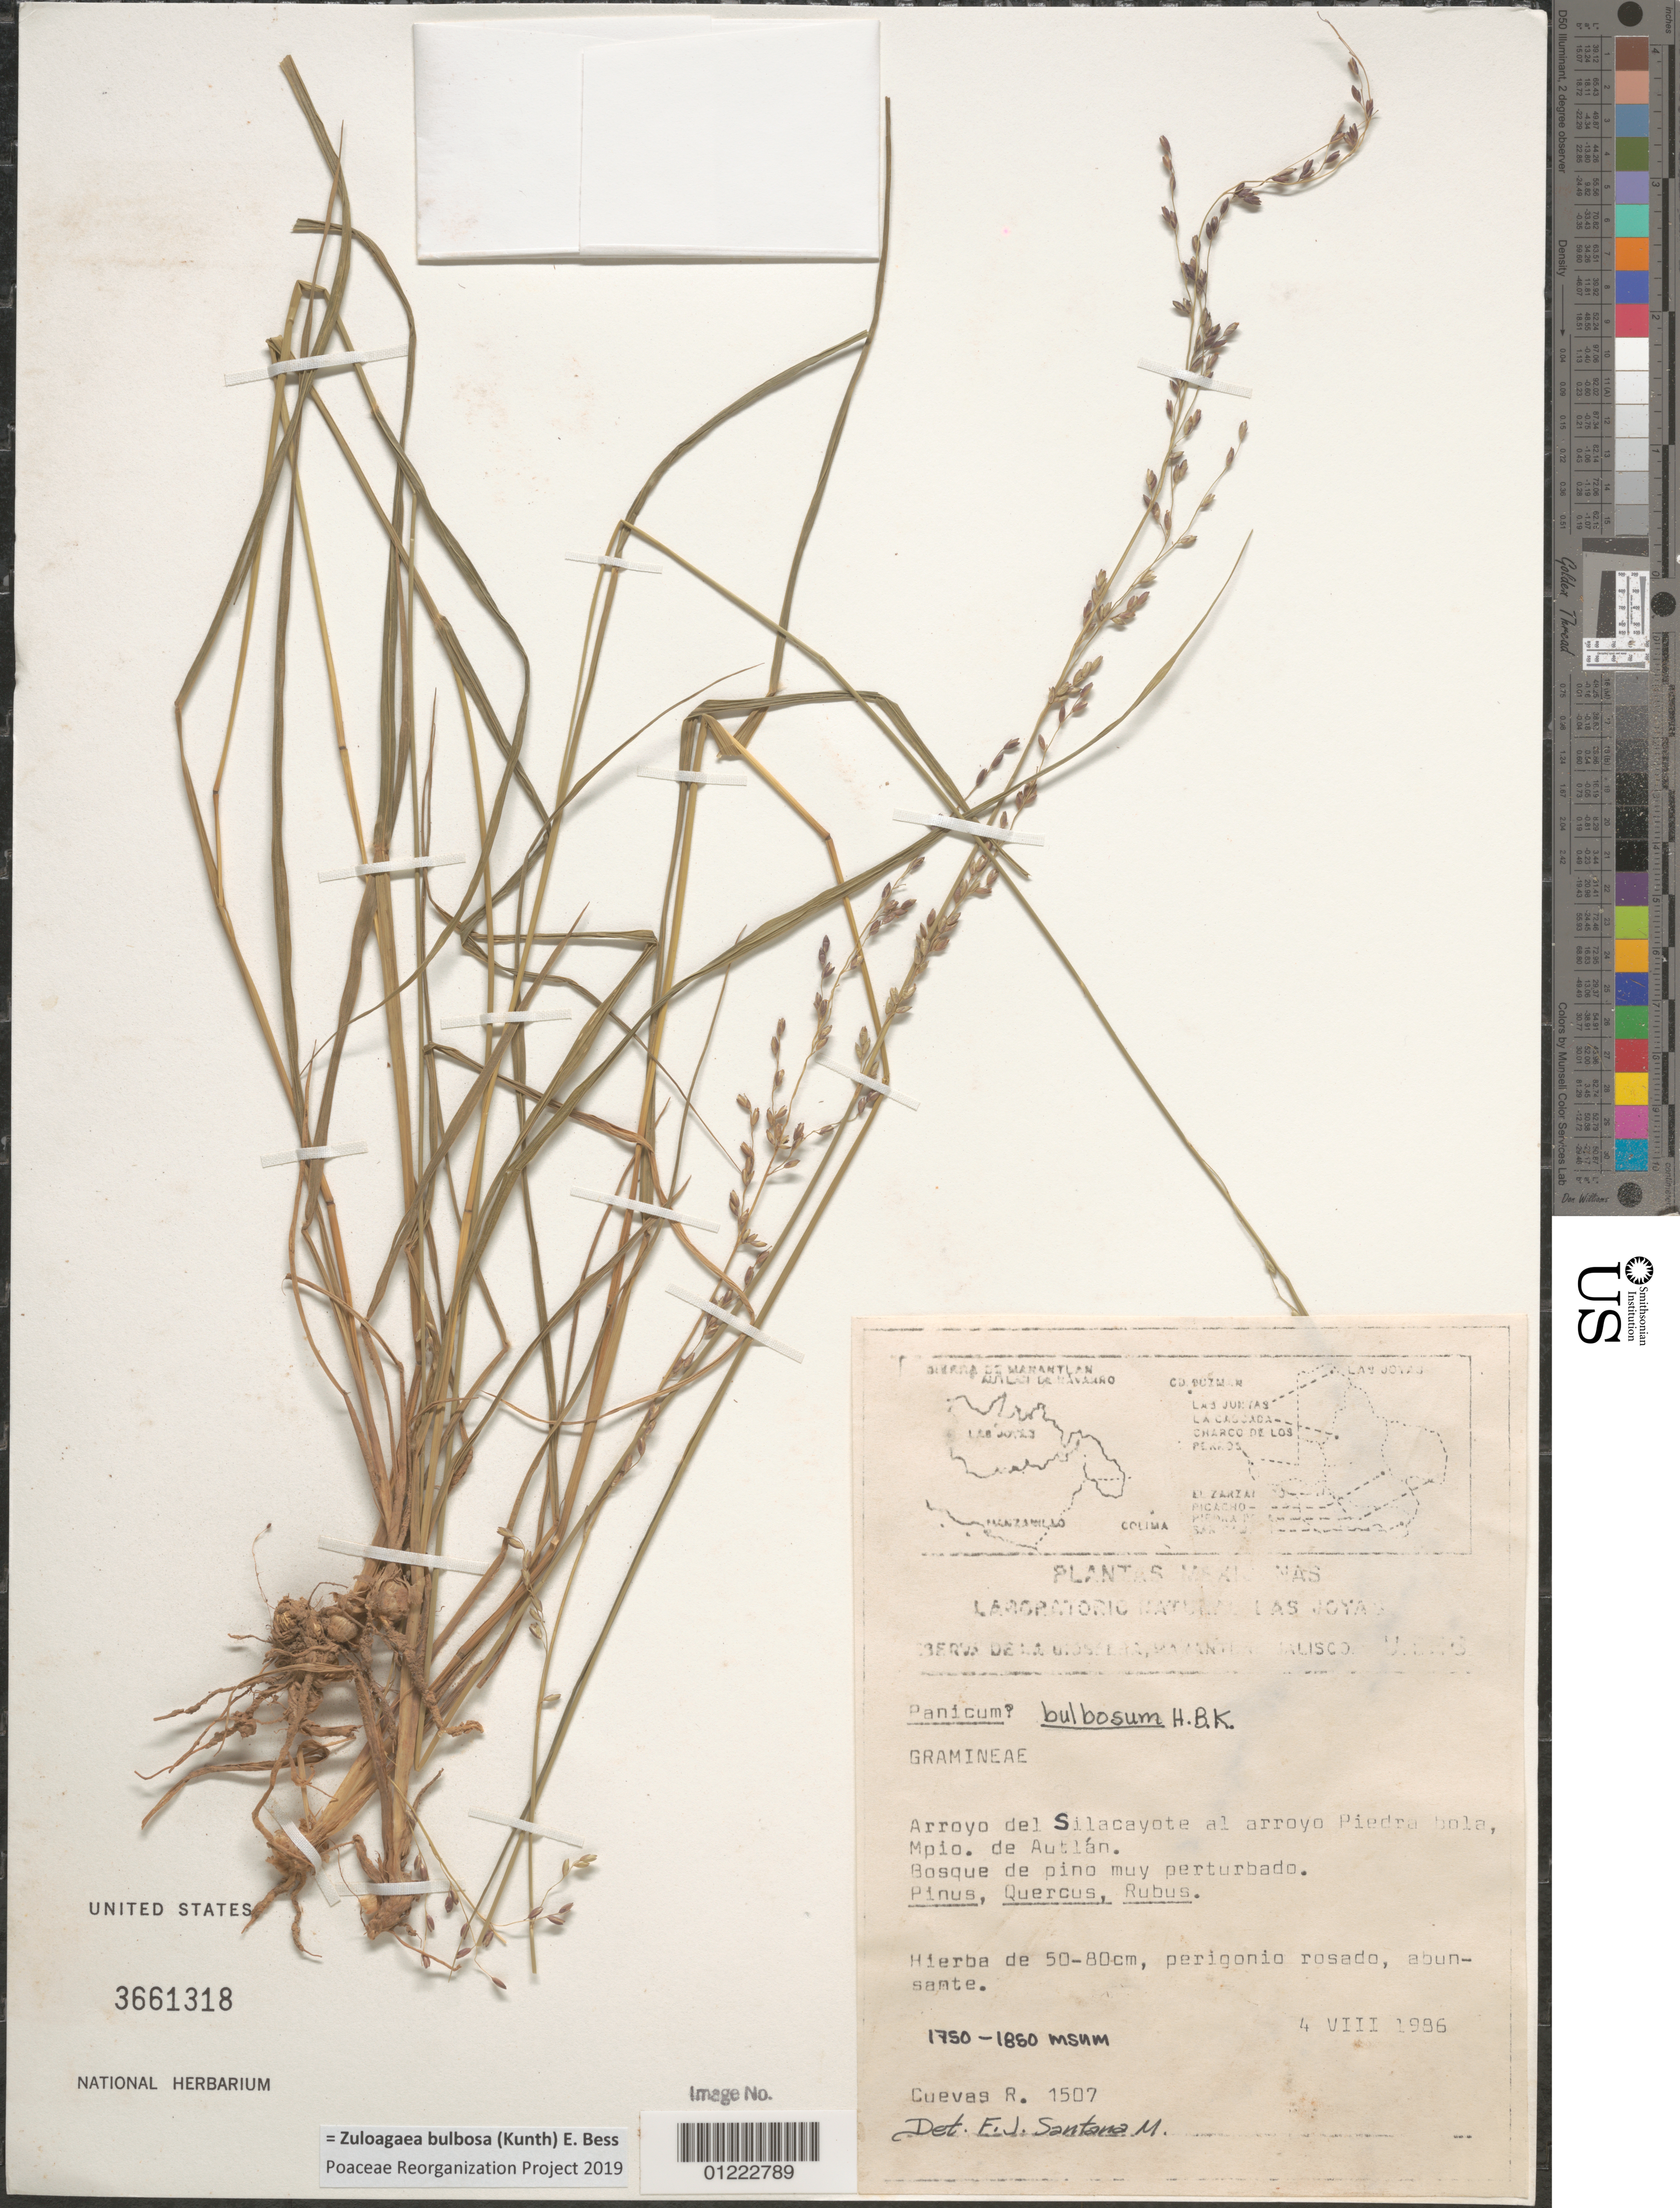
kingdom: Plantae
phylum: Tracheophyta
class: Liliopsida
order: Poales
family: Poaceae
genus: Panicum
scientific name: Panicum bulbosum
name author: Kunth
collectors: R. Cuevas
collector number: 1507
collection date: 1986-08-04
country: Mexico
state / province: México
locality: Arroyo del Silacayote al arroyo Piedra bola. Mpio. de Autlan.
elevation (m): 1750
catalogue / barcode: US 3661318